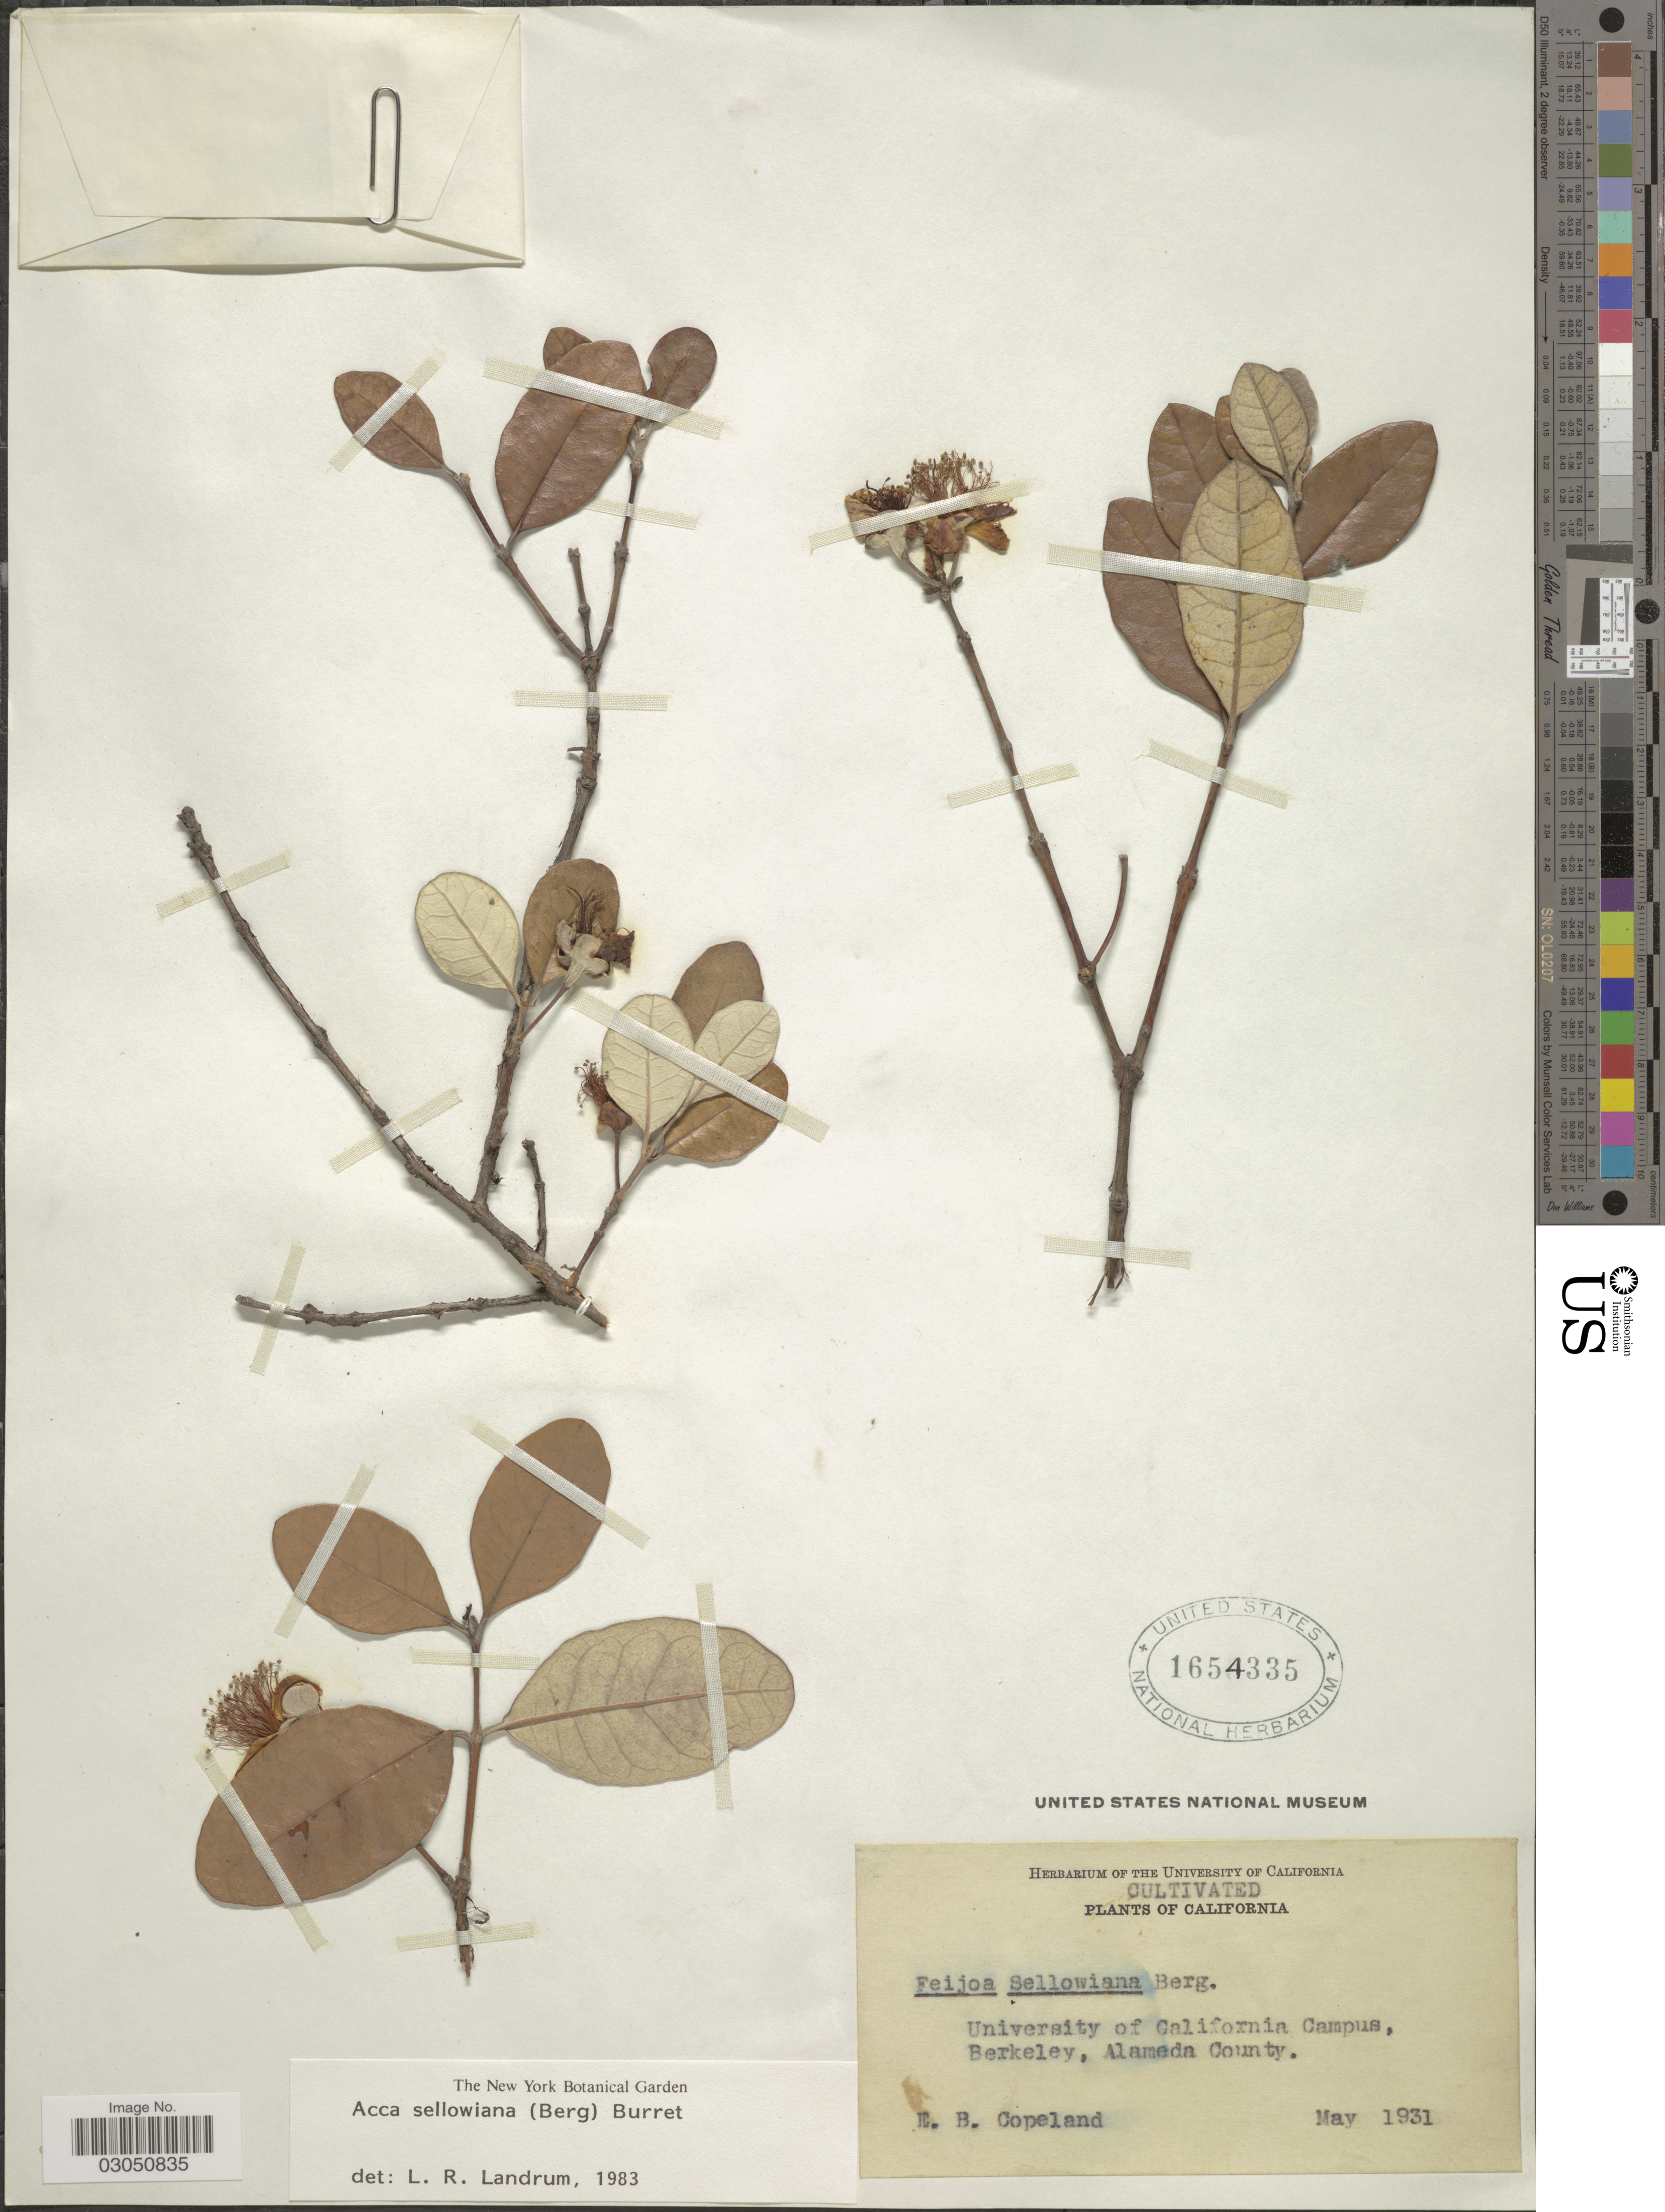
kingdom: Plantae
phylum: Tracheophyta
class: Magnoliopsida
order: Myrtales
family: Myrtaceae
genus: Acca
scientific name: Acca sellowiana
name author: (Berg) Burret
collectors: E. B. Copeland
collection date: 1931-05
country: United States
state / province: California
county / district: Alameda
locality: University of California Campus, Berkeley, Alameda County.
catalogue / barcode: US 1654335